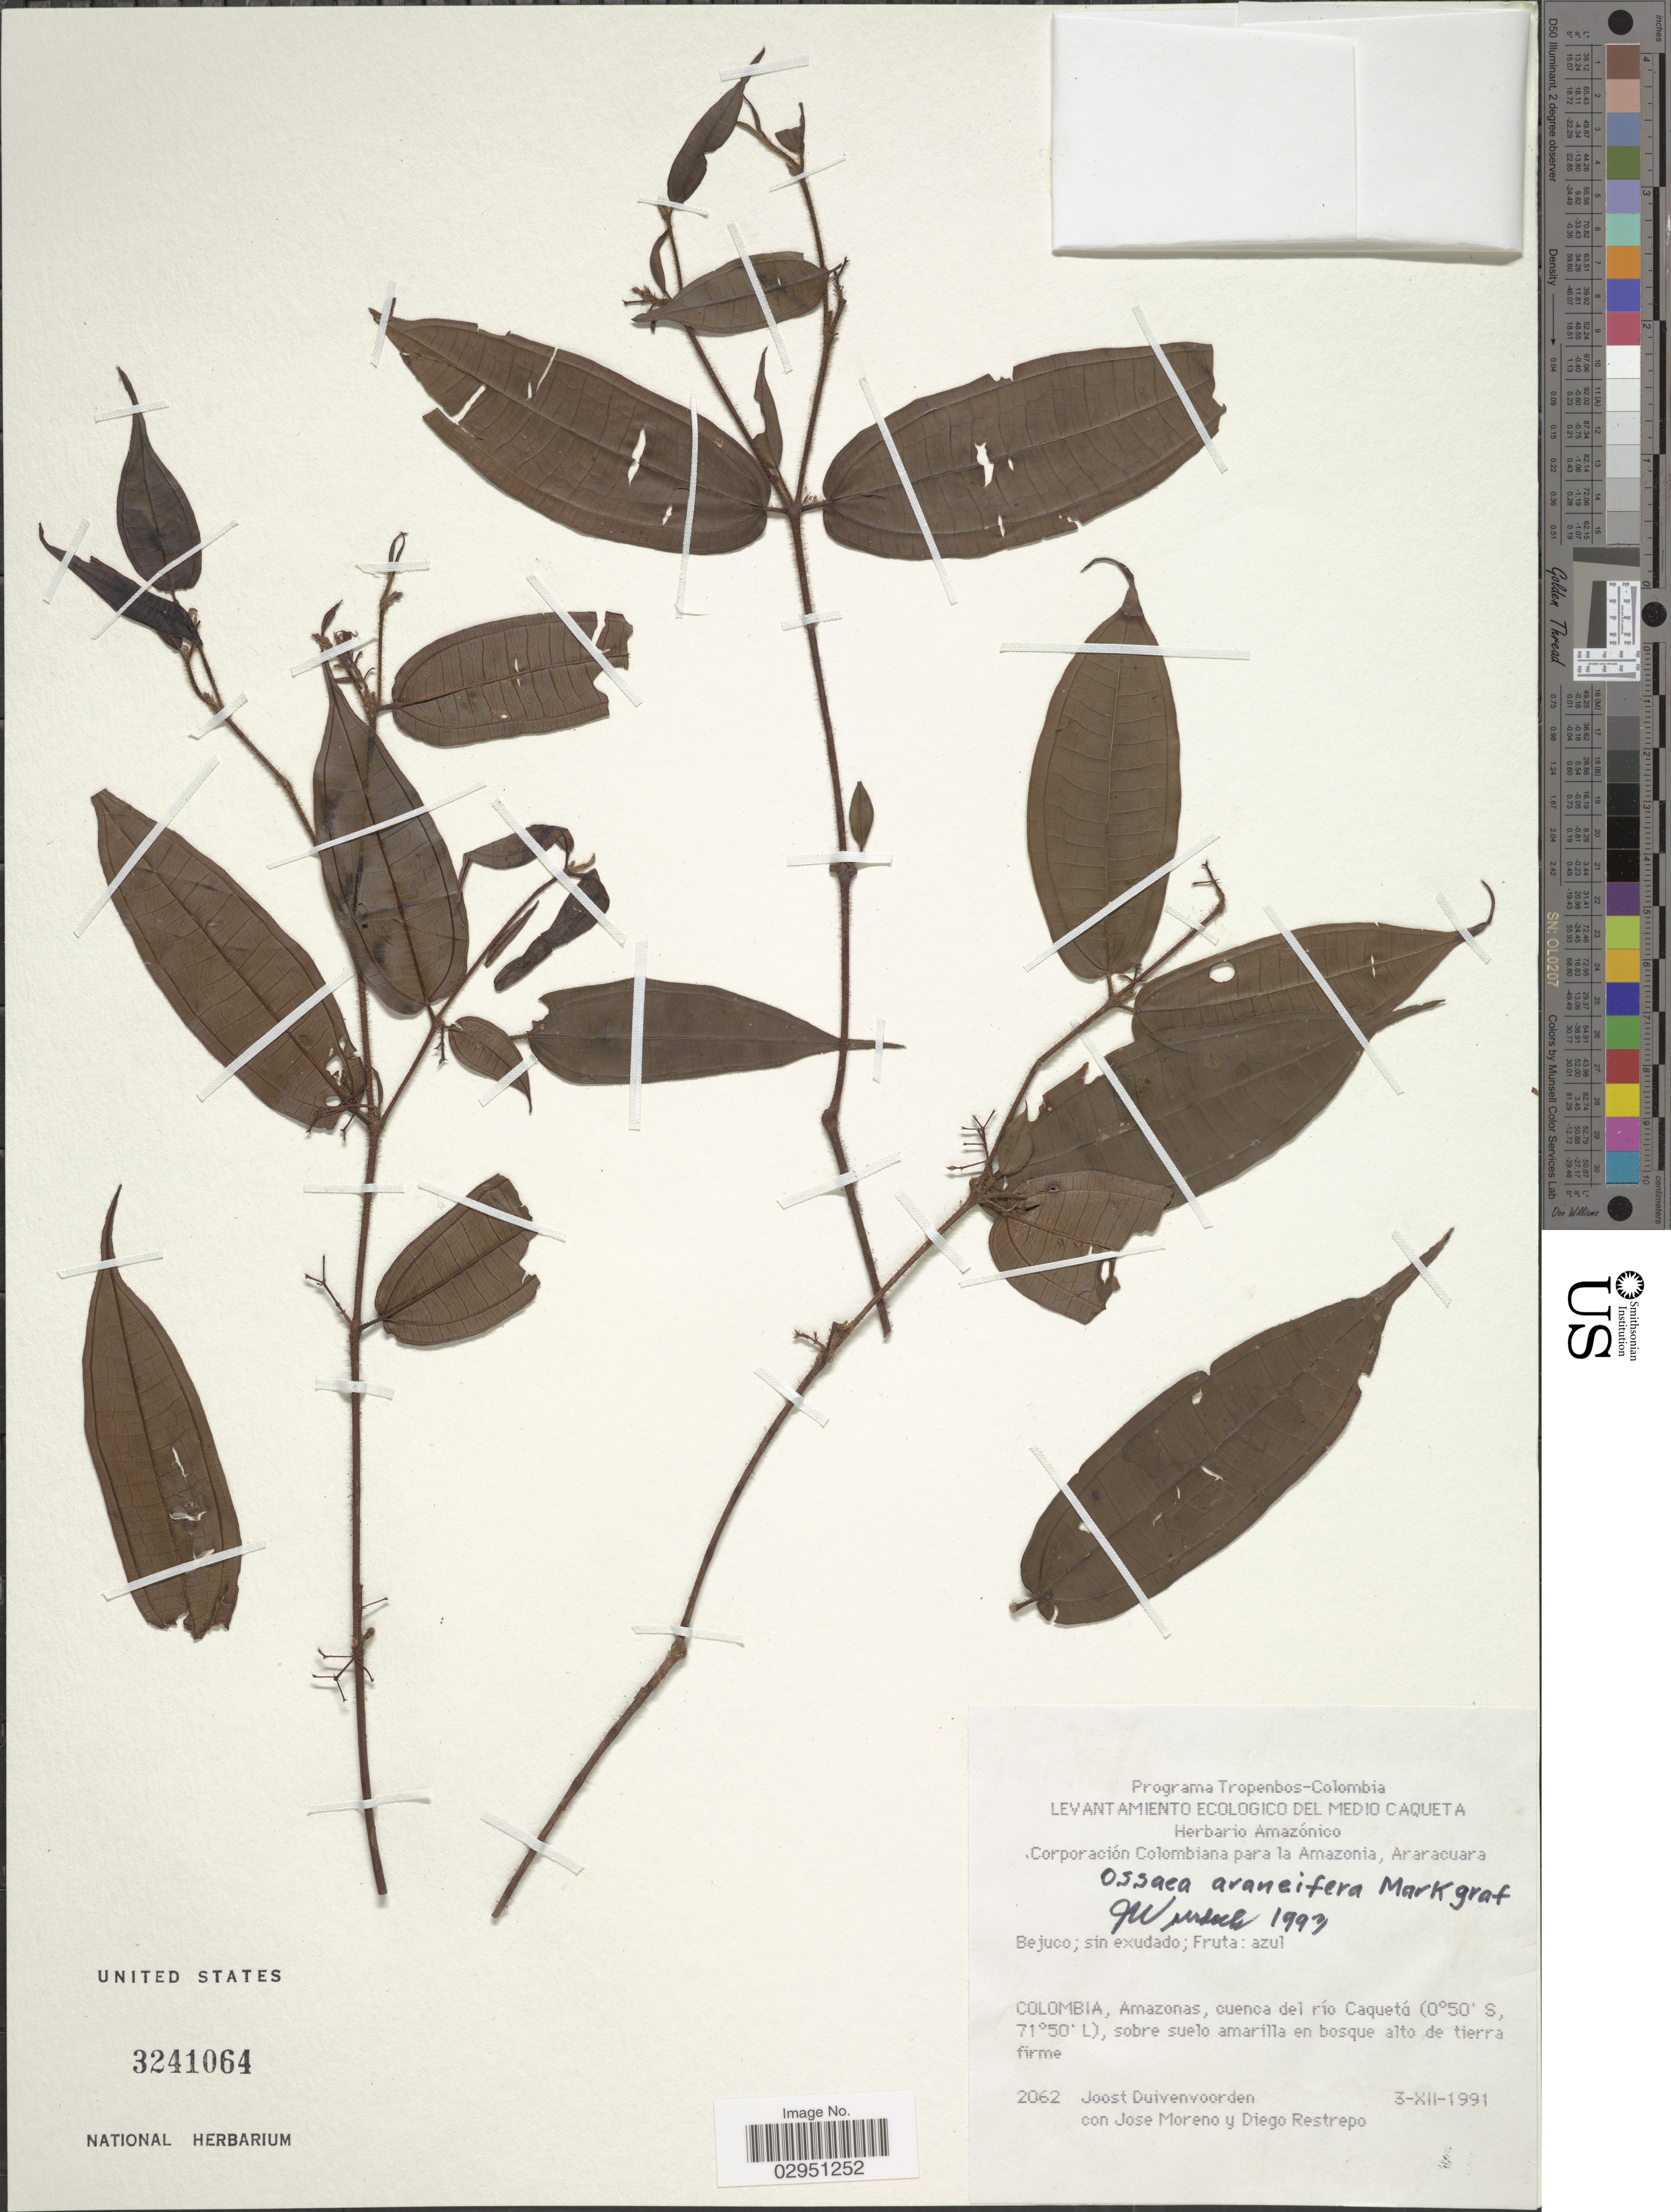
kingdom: Plantae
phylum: Tracheophyta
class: Magnoliopsida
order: Myrtales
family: Melastomataceae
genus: Ossaea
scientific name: Ossaea araneifera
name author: Markgr.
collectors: J. Duivenvoorden, J. Moreno & D. Restrepo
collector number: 2062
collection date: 1991-12-03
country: Colombia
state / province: Amazônas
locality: Cuenca del río Caquetá.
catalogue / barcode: US 3241064